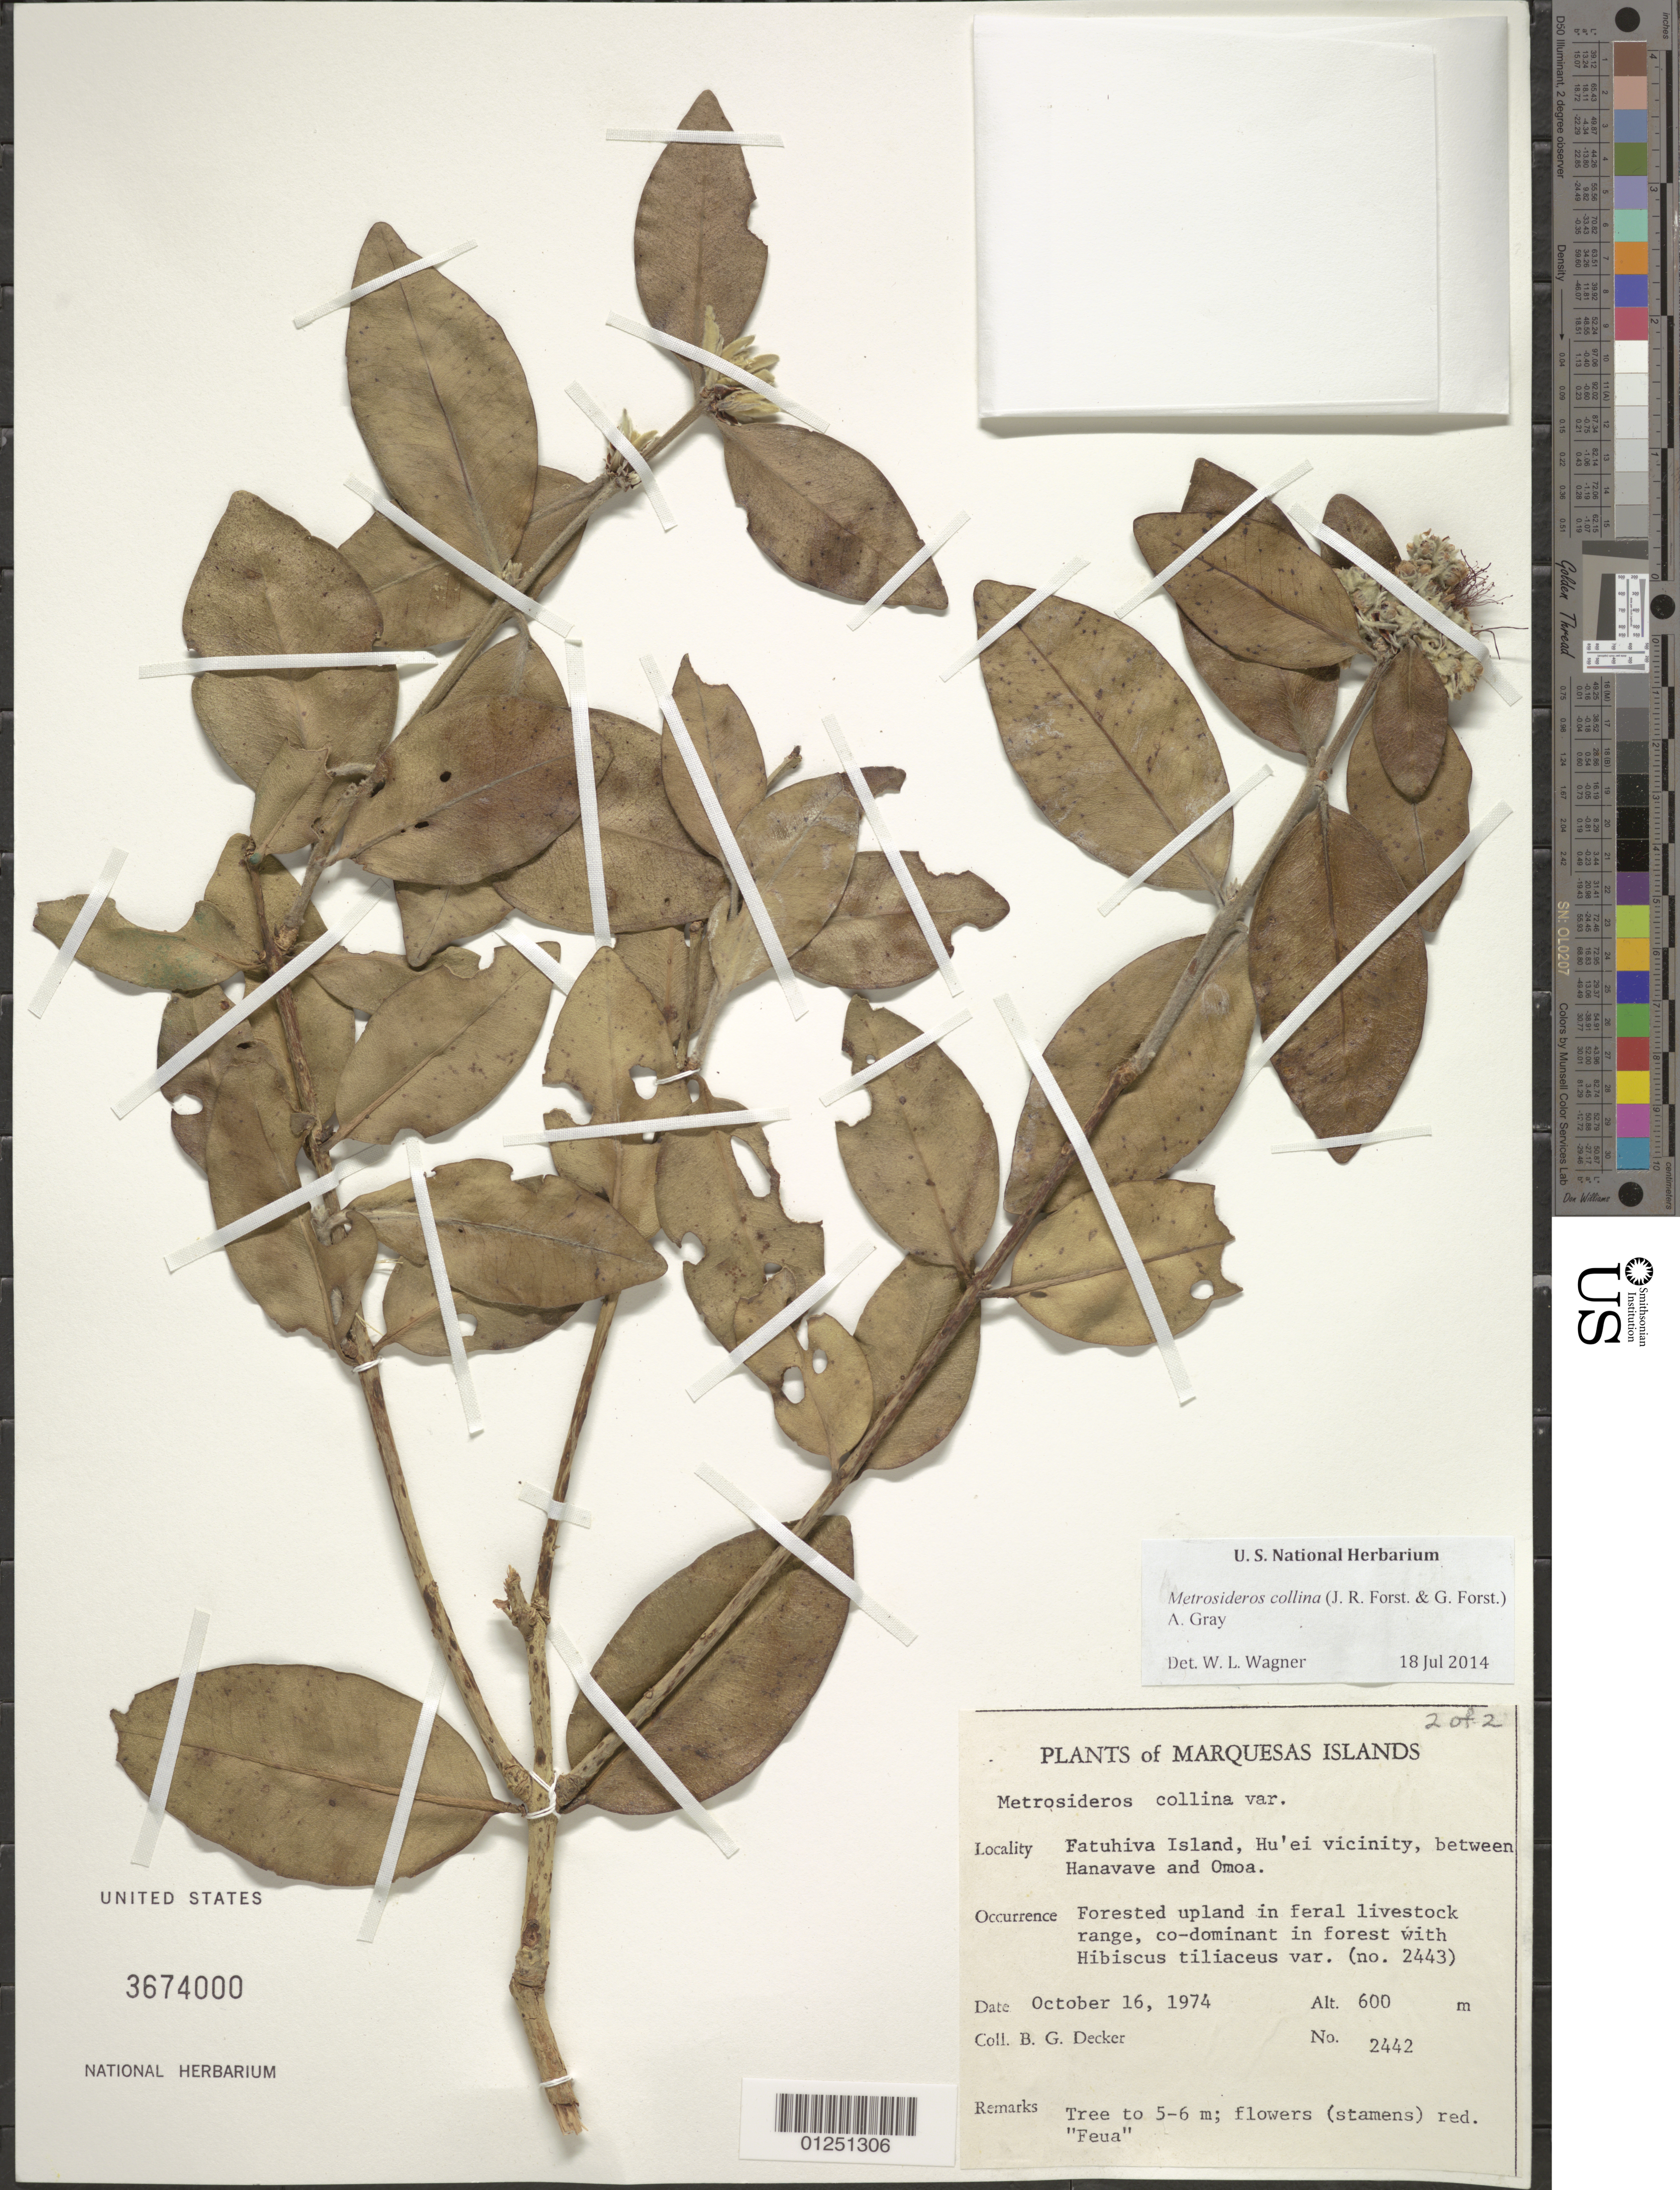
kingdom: Plantae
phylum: Tracheophyta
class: Magnoliopsida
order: Myrtales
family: Myrtaceae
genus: Metrosideros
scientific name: Metrosideros collina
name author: (J.R. Forst. & G. Forst.) A. Gray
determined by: Wagner, W. L., (BOT), Smithsonian Institution - National Museum of Natural History (UNITED STATES)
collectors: B. G. Decker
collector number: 2442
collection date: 1974-10-16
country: French Polynesia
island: Fatu Hiva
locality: Hu'ei vicinity, between Hanavave and 'Omo'a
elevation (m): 600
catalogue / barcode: US 3674000